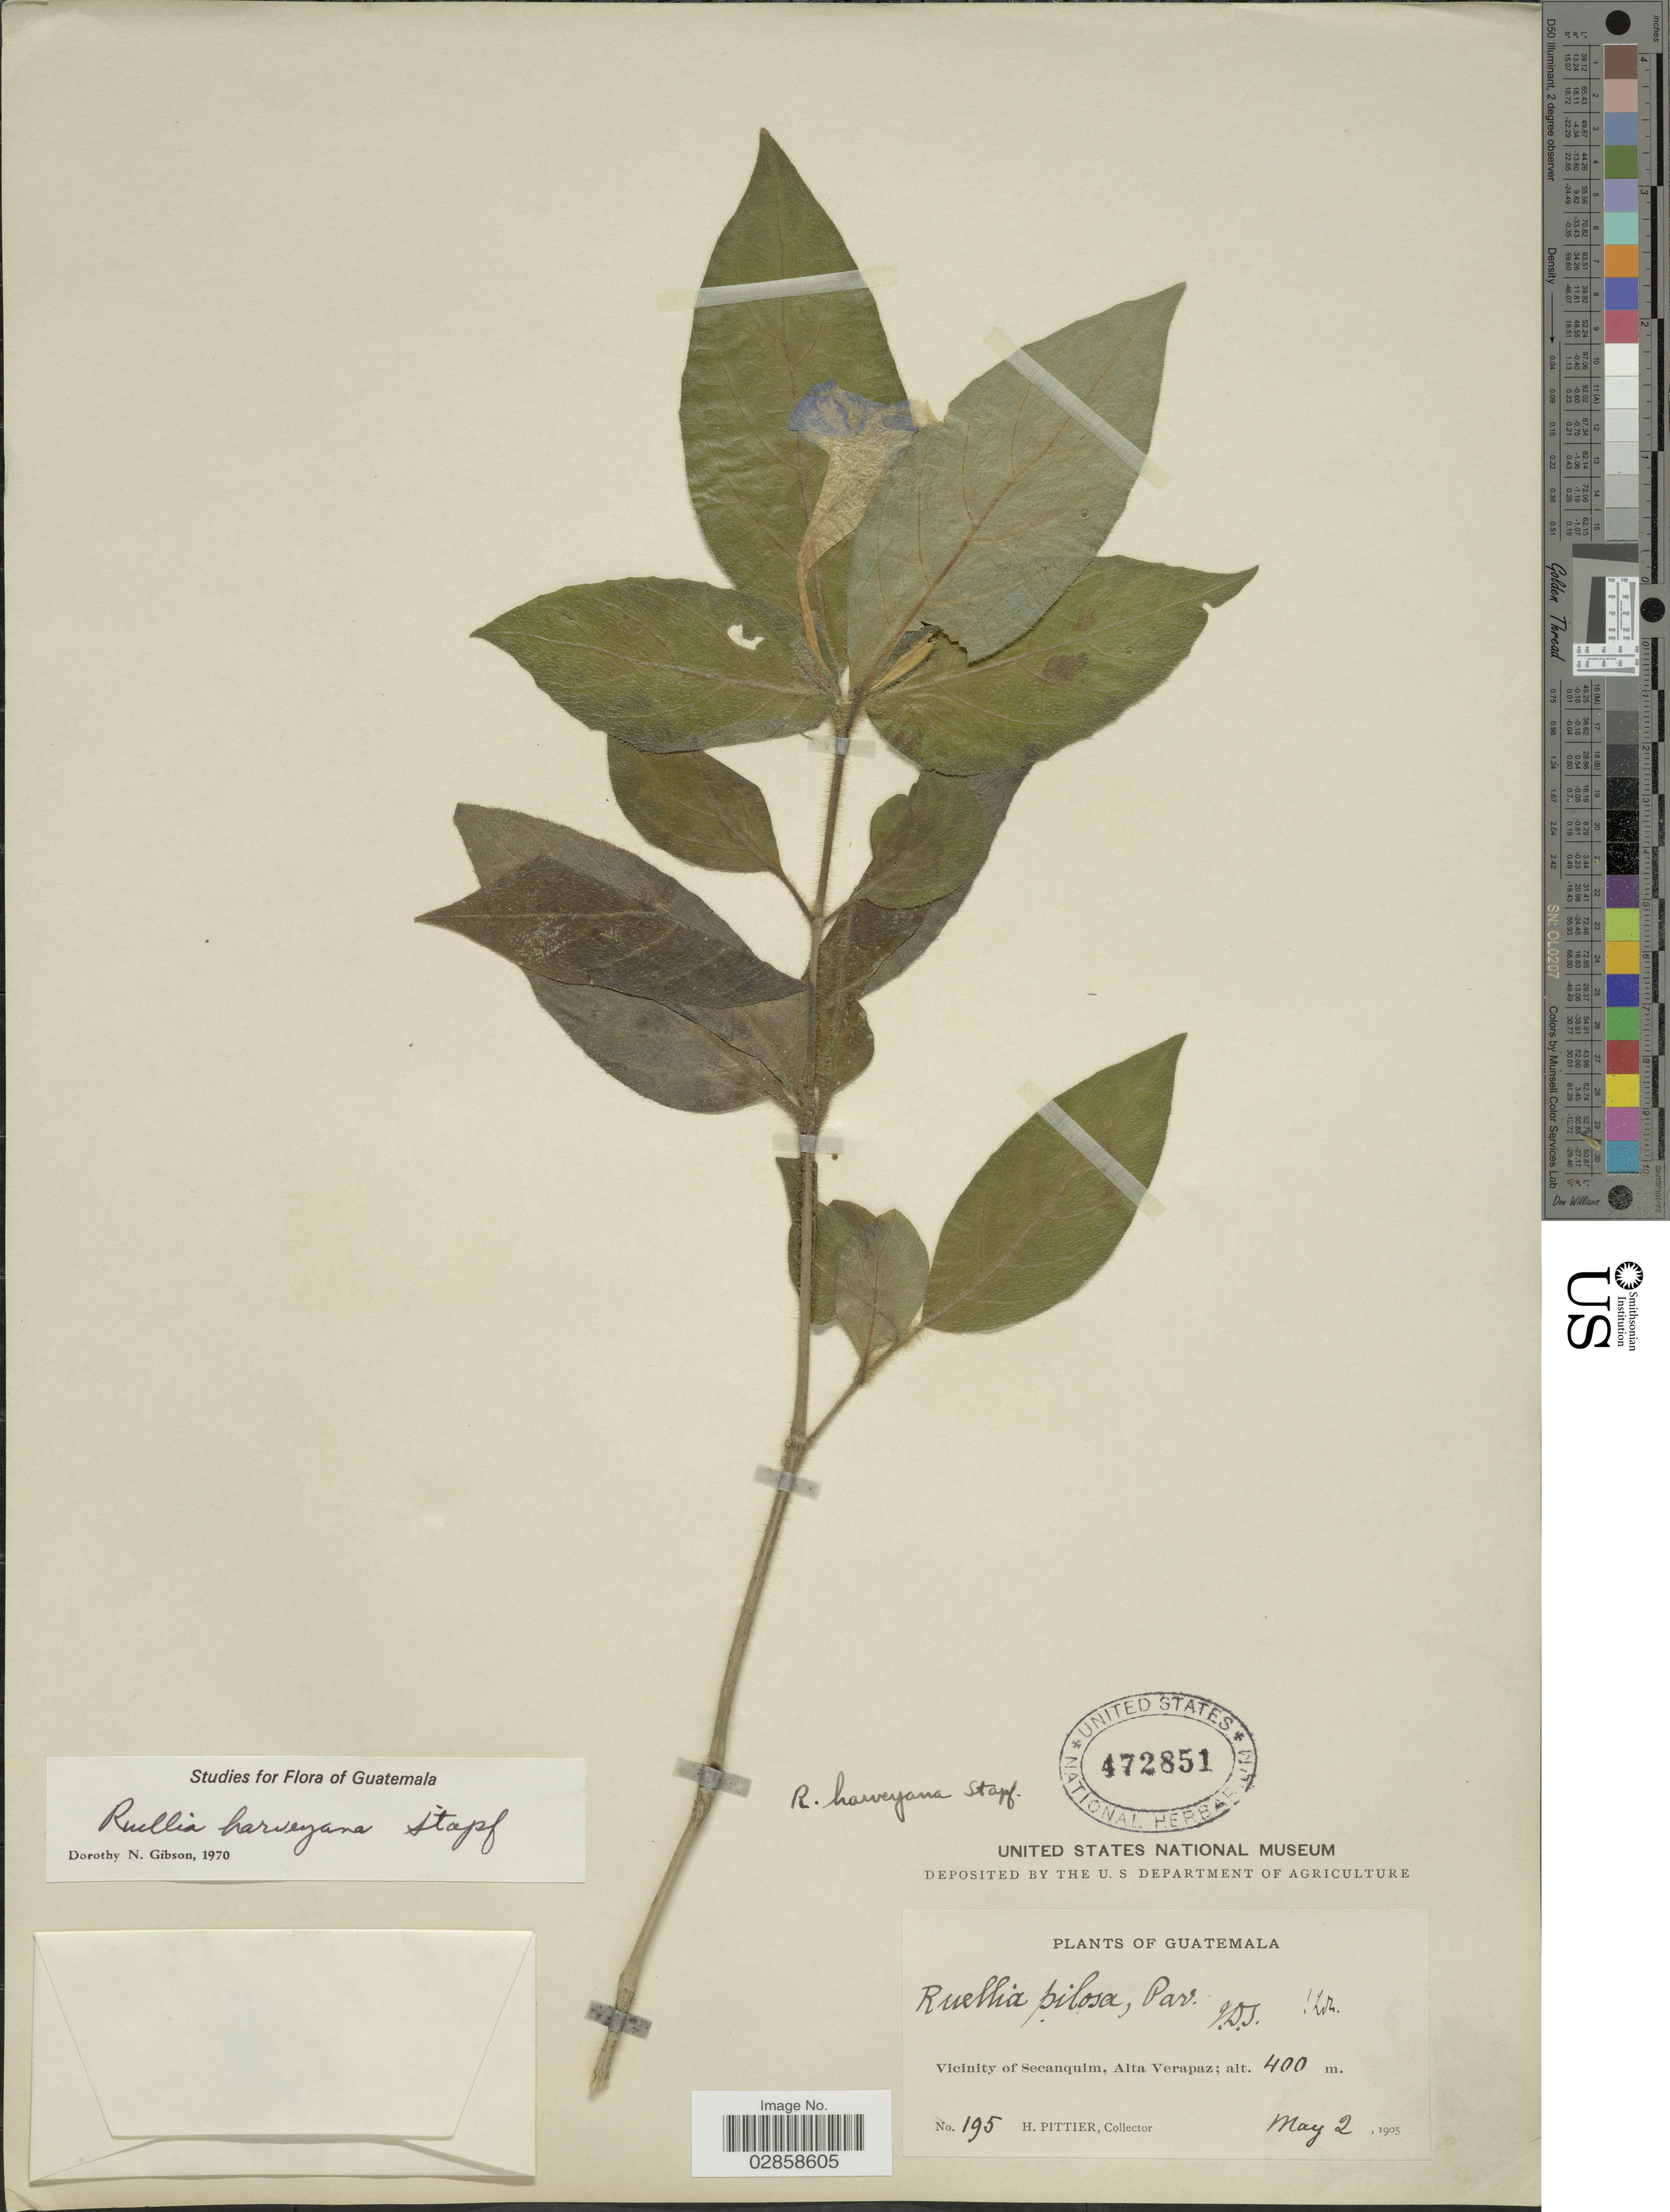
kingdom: Plantae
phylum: Tracheophyta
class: Magnoliopsida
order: Lamiales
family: Acanthaceae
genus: Ruellia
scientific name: Ruellia harveyana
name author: Stapf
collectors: H. F. Pittier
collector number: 195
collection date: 1905-05-02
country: Guatemala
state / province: Alta Verapaz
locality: Vicinity of Secanquim.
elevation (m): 400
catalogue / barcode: US 472851